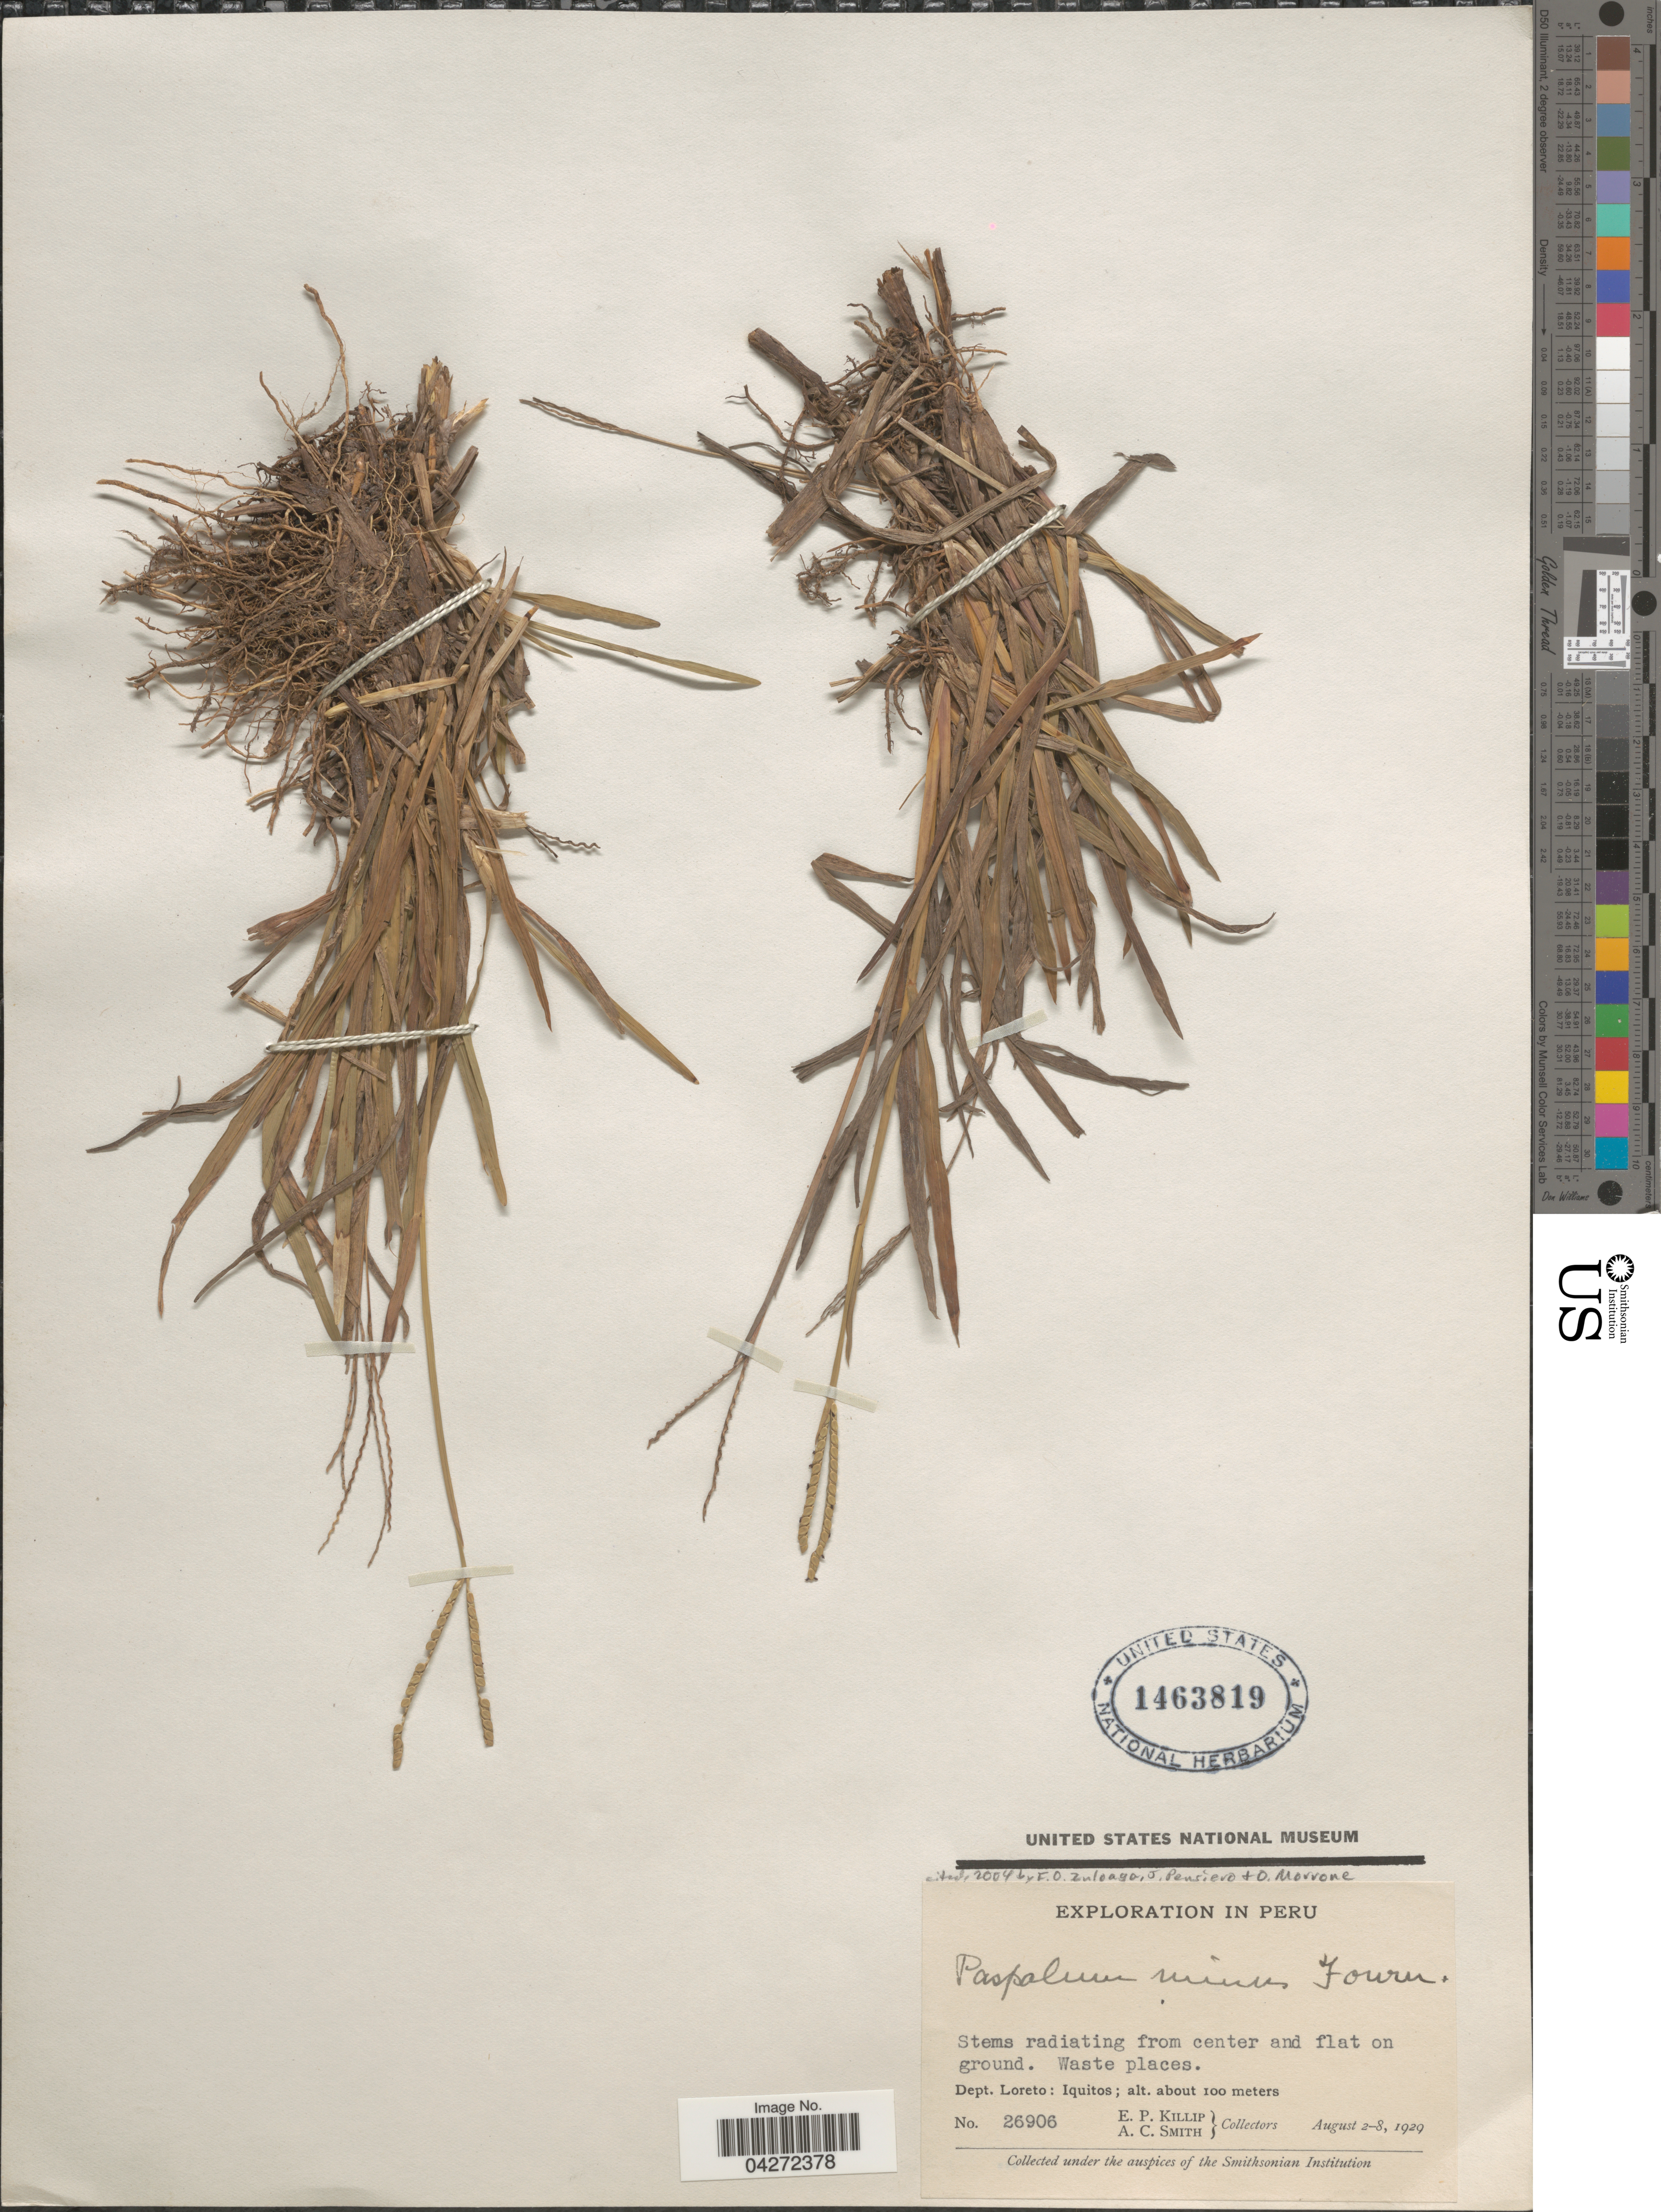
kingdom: Plantae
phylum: Tracheophyta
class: Liliopsida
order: Poales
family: Poaceae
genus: Paspalum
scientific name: Paspalum minus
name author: E. Fourn.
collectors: E. P. Killip & A. C. Smith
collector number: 26906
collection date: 1929-08-02/1929-08-08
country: Peru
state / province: Loreto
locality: Dept. Loreto: Iquitos.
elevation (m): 100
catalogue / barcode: US 1463819